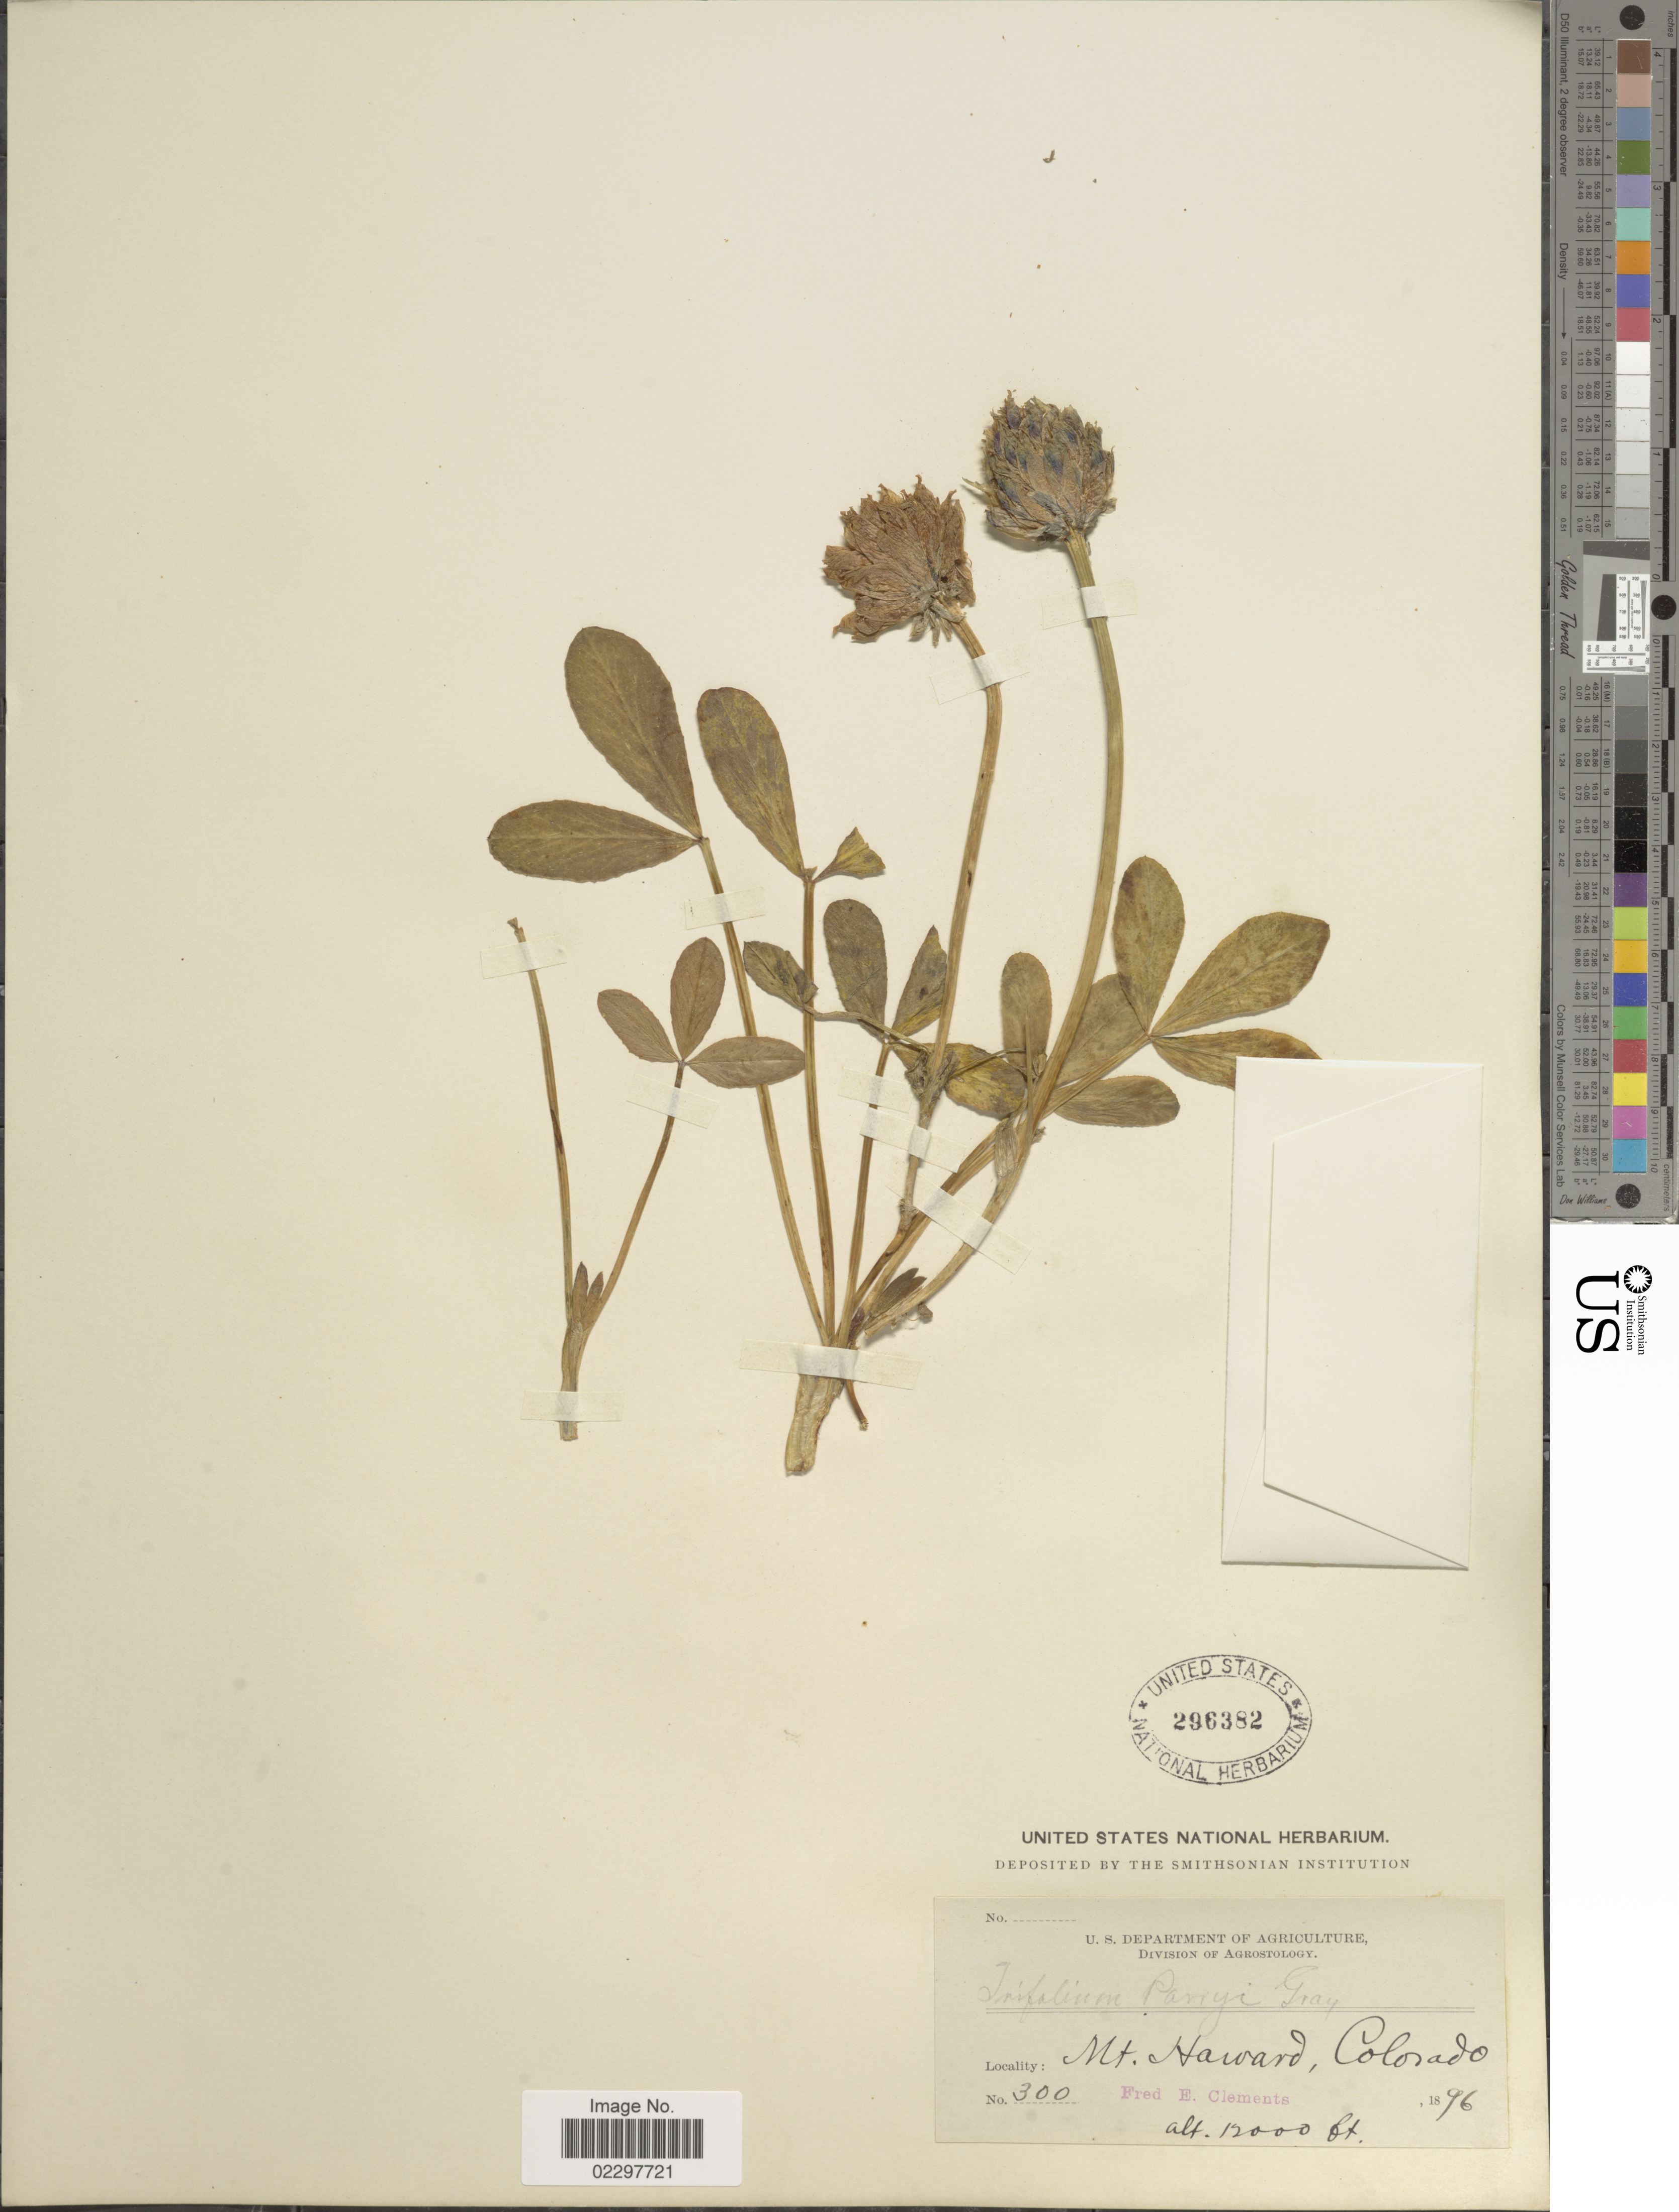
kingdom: Plantae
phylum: Tracheophyta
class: Magnoliopsida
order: Fabales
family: Fabaceae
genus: Trifolium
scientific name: Trifolium parryi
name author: A. Gray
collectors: F. E. Clements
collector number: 300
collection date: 1896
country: United States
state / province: Colorado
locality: Mt Haward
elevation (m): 3658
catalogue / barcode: US 296382